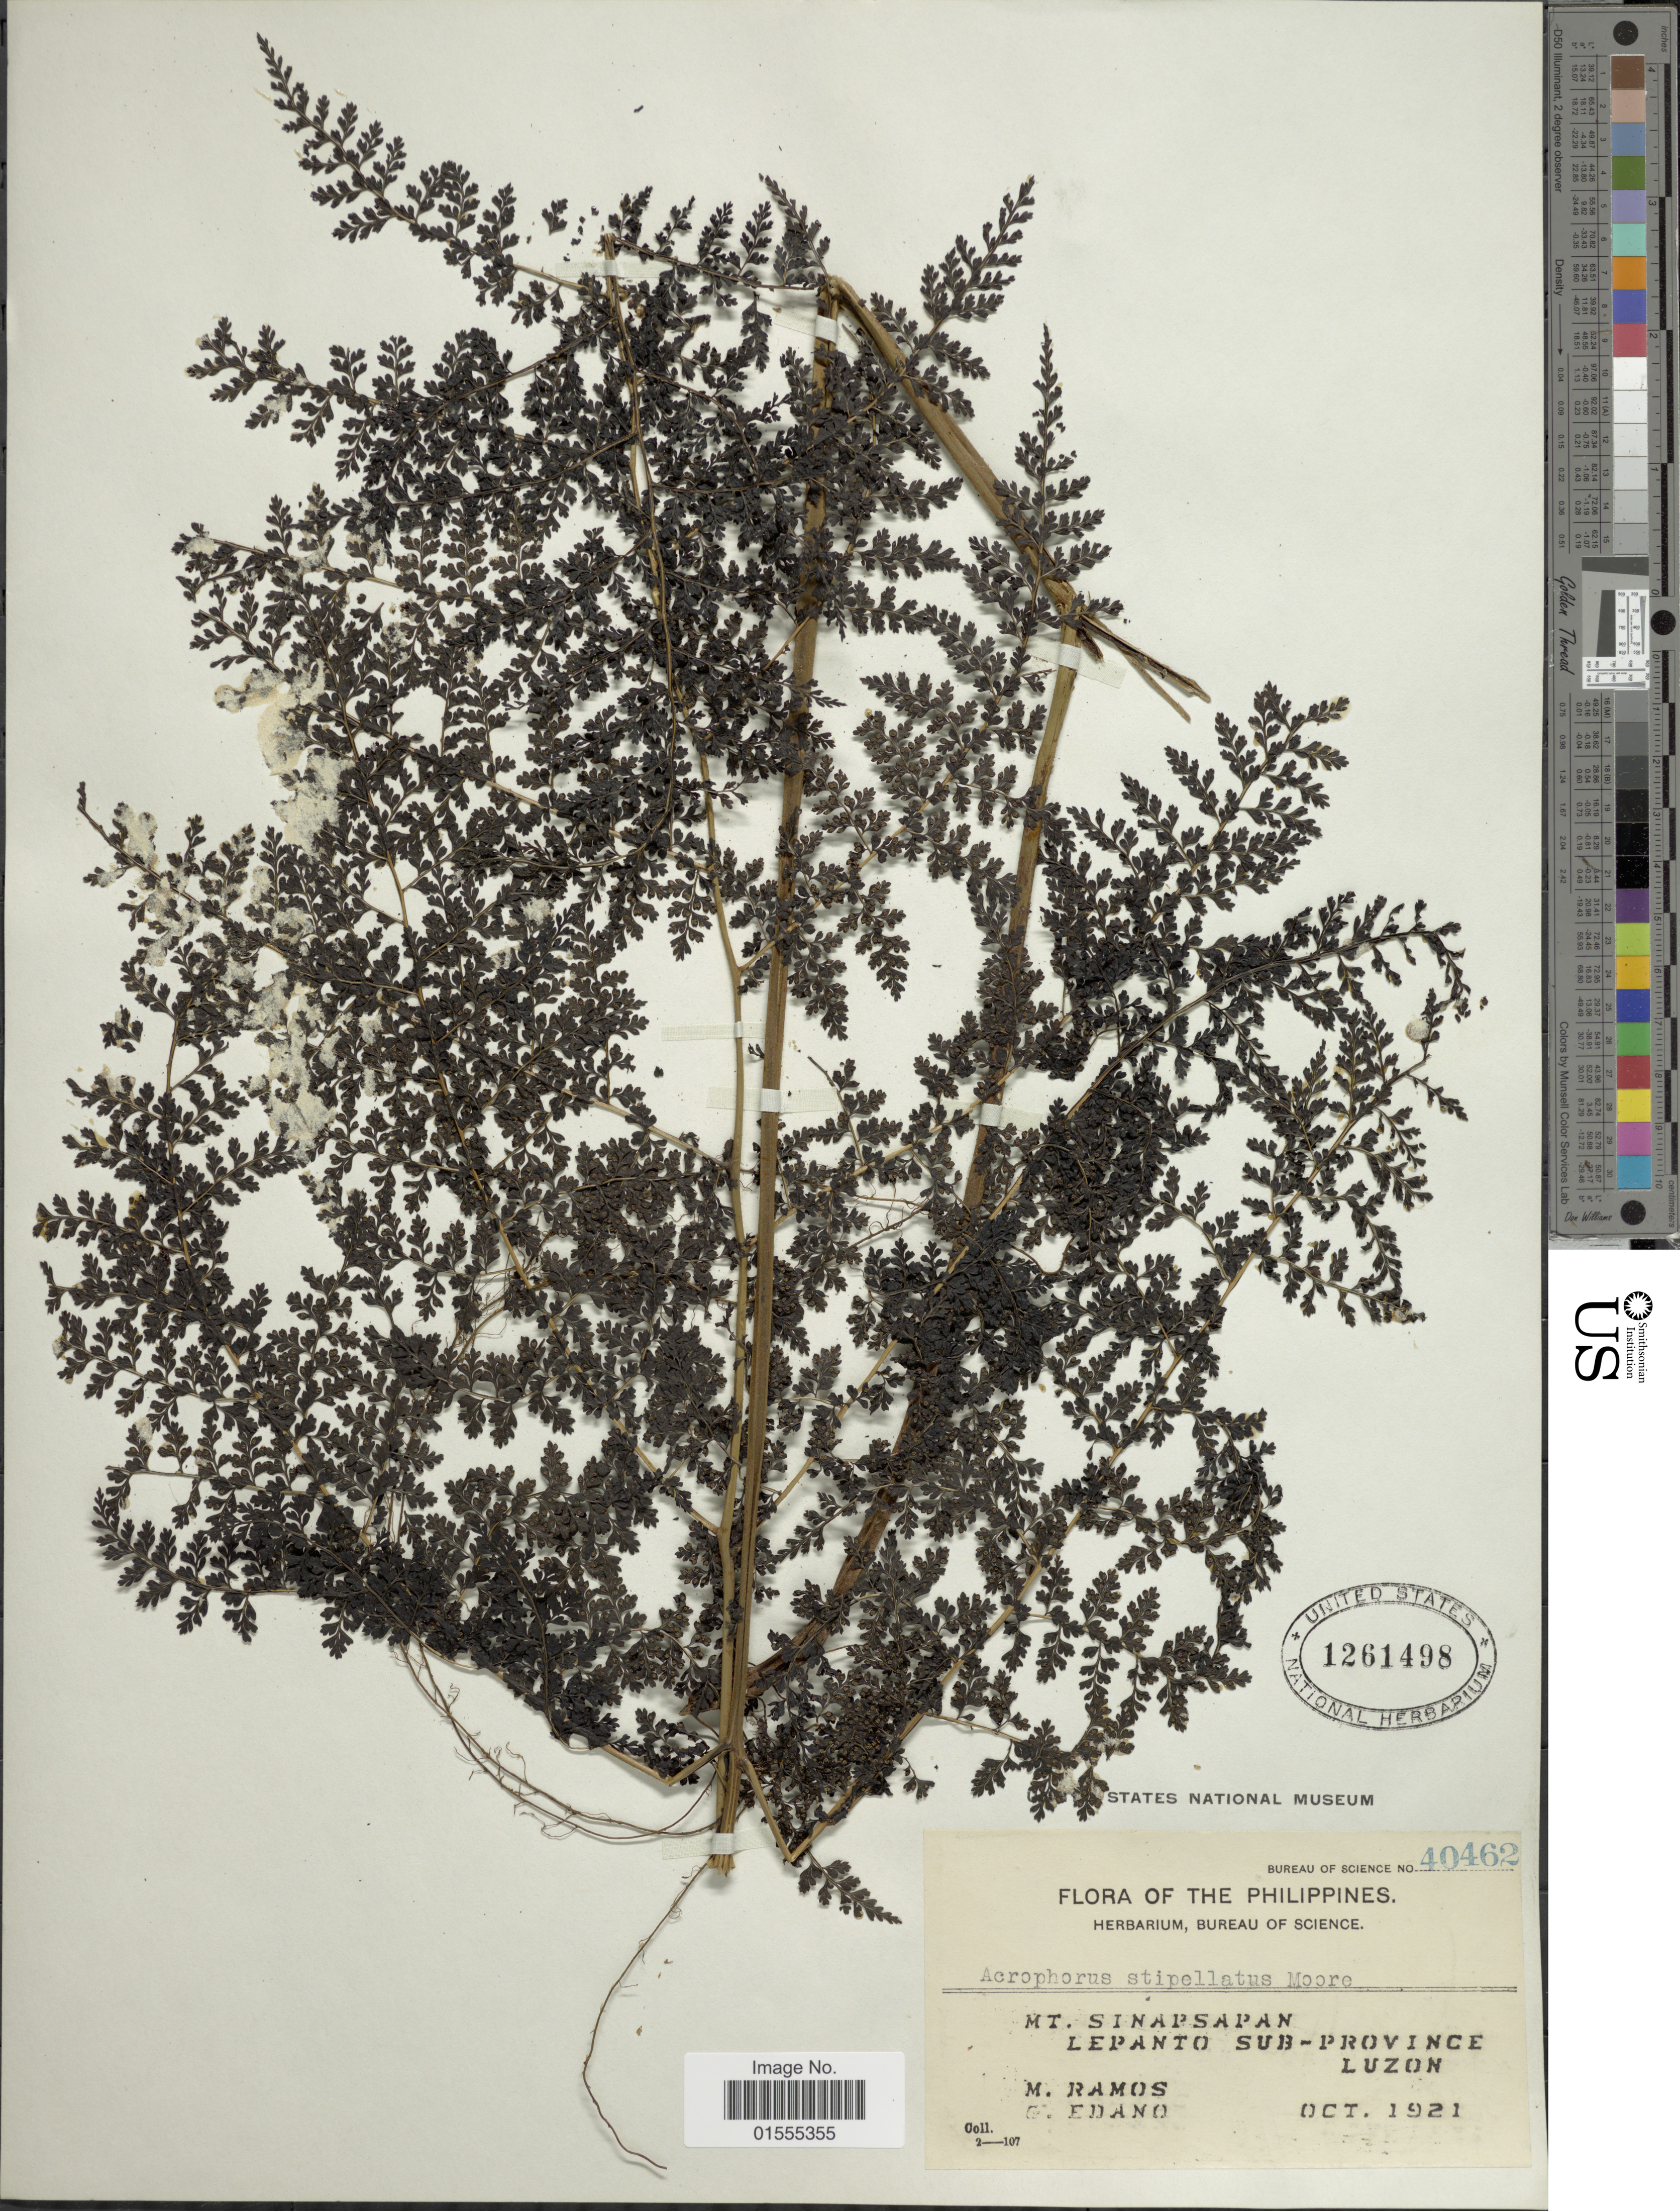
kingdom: Plantae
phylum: Tracheophyta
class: Polypodiopsida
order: Polypodiales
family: Dryopteridaceae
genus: Dryopteris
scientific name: Dryopteris nodosa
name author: (C. Presl) Li Bing Zhang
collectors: M. Ramos & G. Edaño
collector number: Bureau of Science 40462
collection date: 1921-10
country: Philippines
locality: Mt Sinapsapan, lepanto Sub-province Luzon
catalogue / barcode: US 1261498